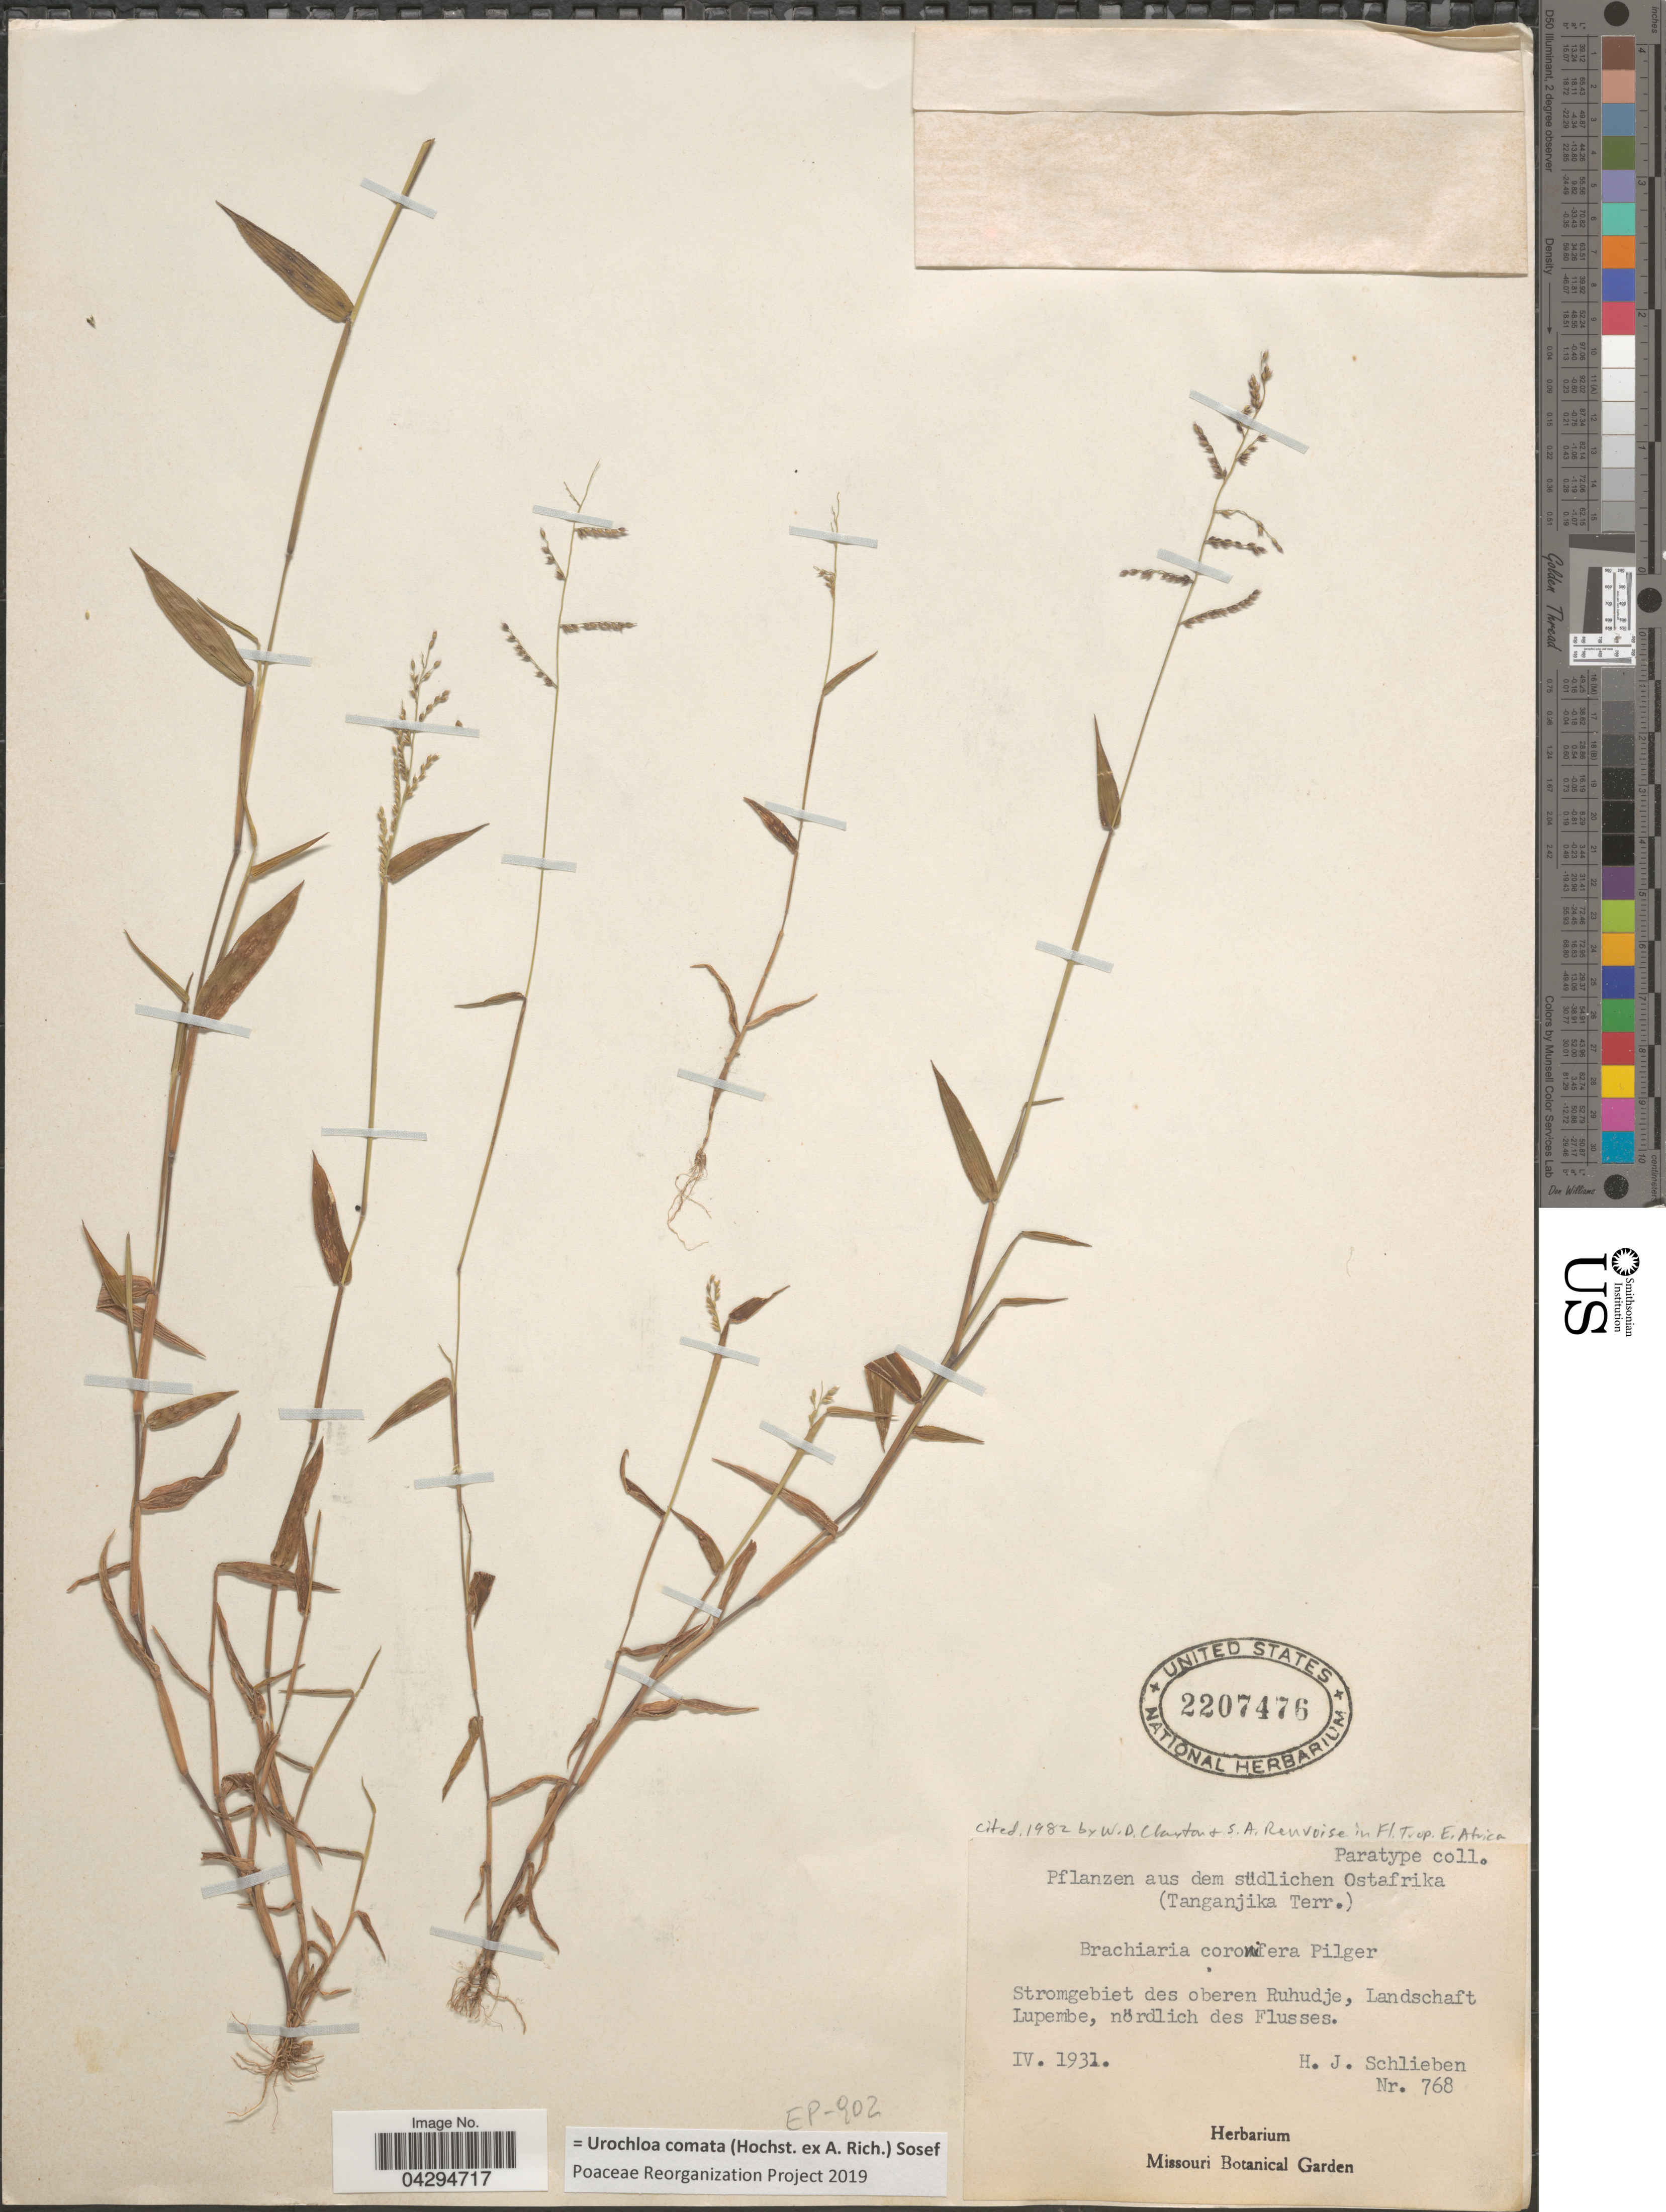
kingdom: Plantae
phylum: Tracheophyta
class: Liliopsida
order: Poales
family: Poaceae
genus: Urochloa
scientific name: Urochloa comata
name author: (Hochst. ex A. Rich.) Sosef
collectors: H. J. Schlieben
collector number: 768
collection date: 1931-04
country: Tanzania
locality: Aus dem südlichen Ostafrika (Tanganyika Terr.). Stromgebiet des oberen Ruhudje, Landschaft Lupembe, nördlich des Flusses.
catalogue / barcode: US 2207476